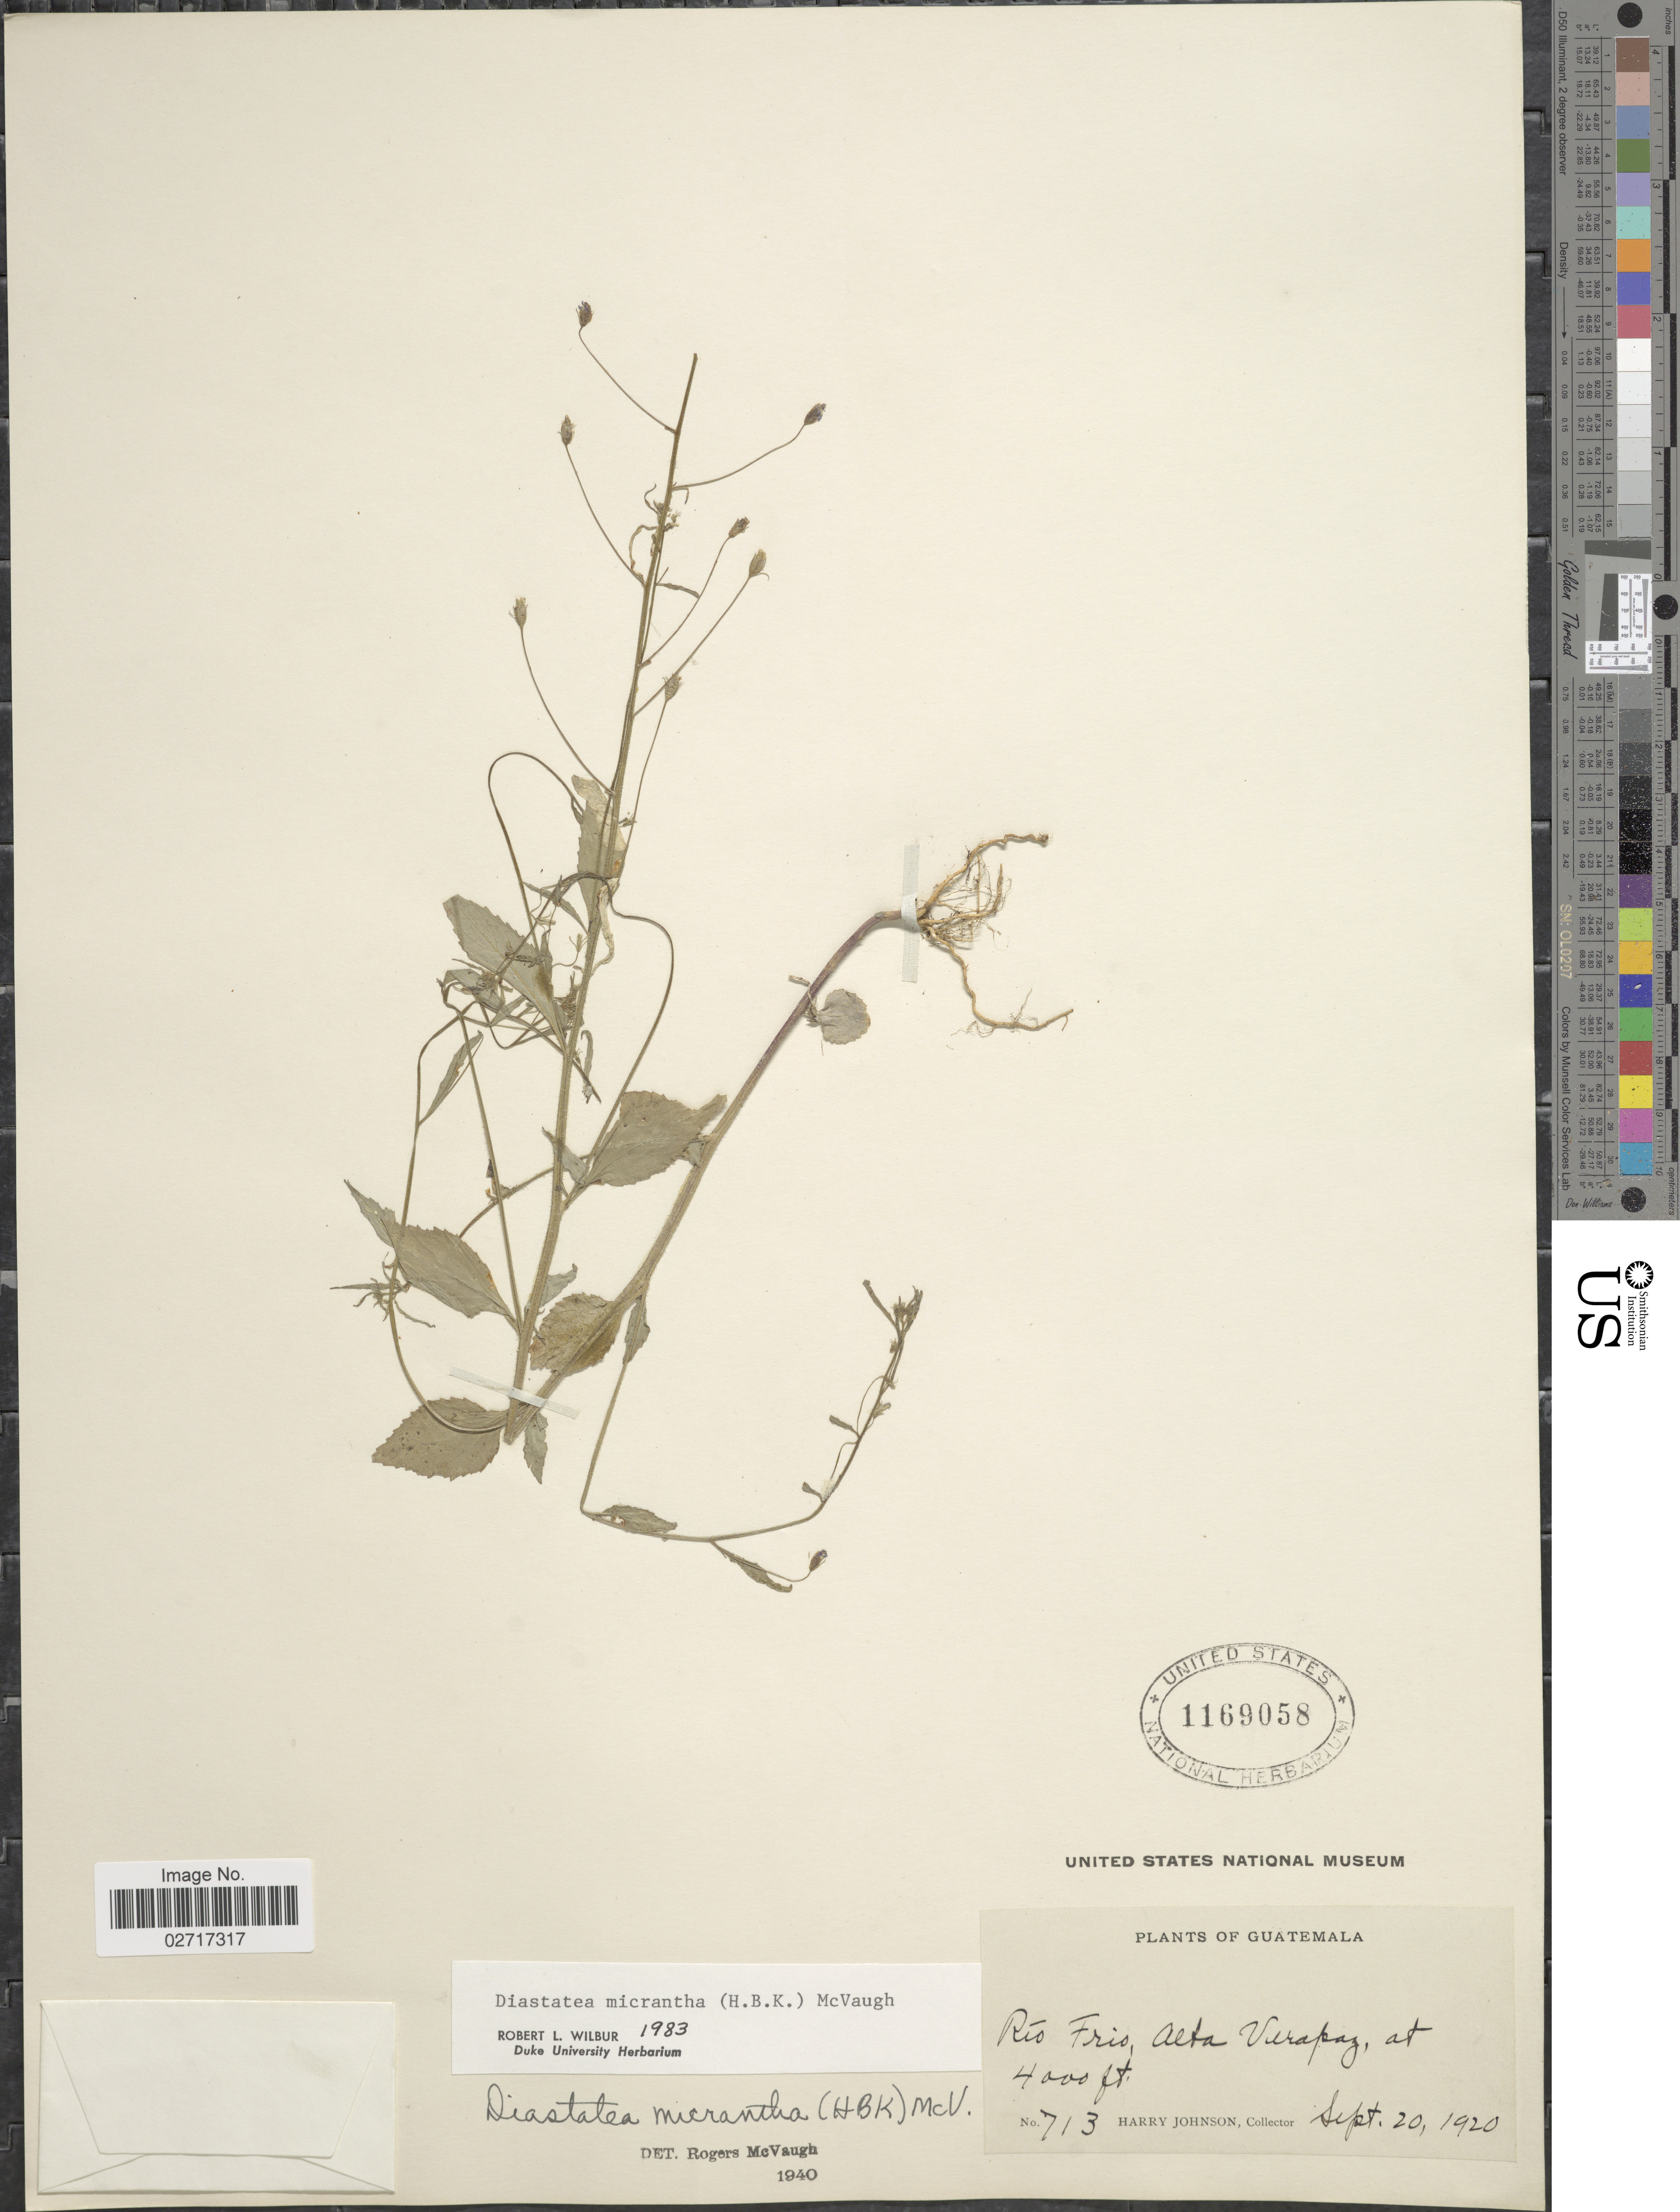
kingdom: Plantae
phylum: Tracheophyta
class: Magnoliopsida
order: Asterales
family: Campanulaceae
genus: Diastatea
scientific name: Diastatea micrantha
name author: (Kunth) McVaugh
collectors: H. Johnson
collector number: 713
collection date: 1920-09-20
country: Guatemala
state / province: Alta Verapaz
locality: Río Frio.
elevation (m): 1219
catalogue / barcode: US 1169058